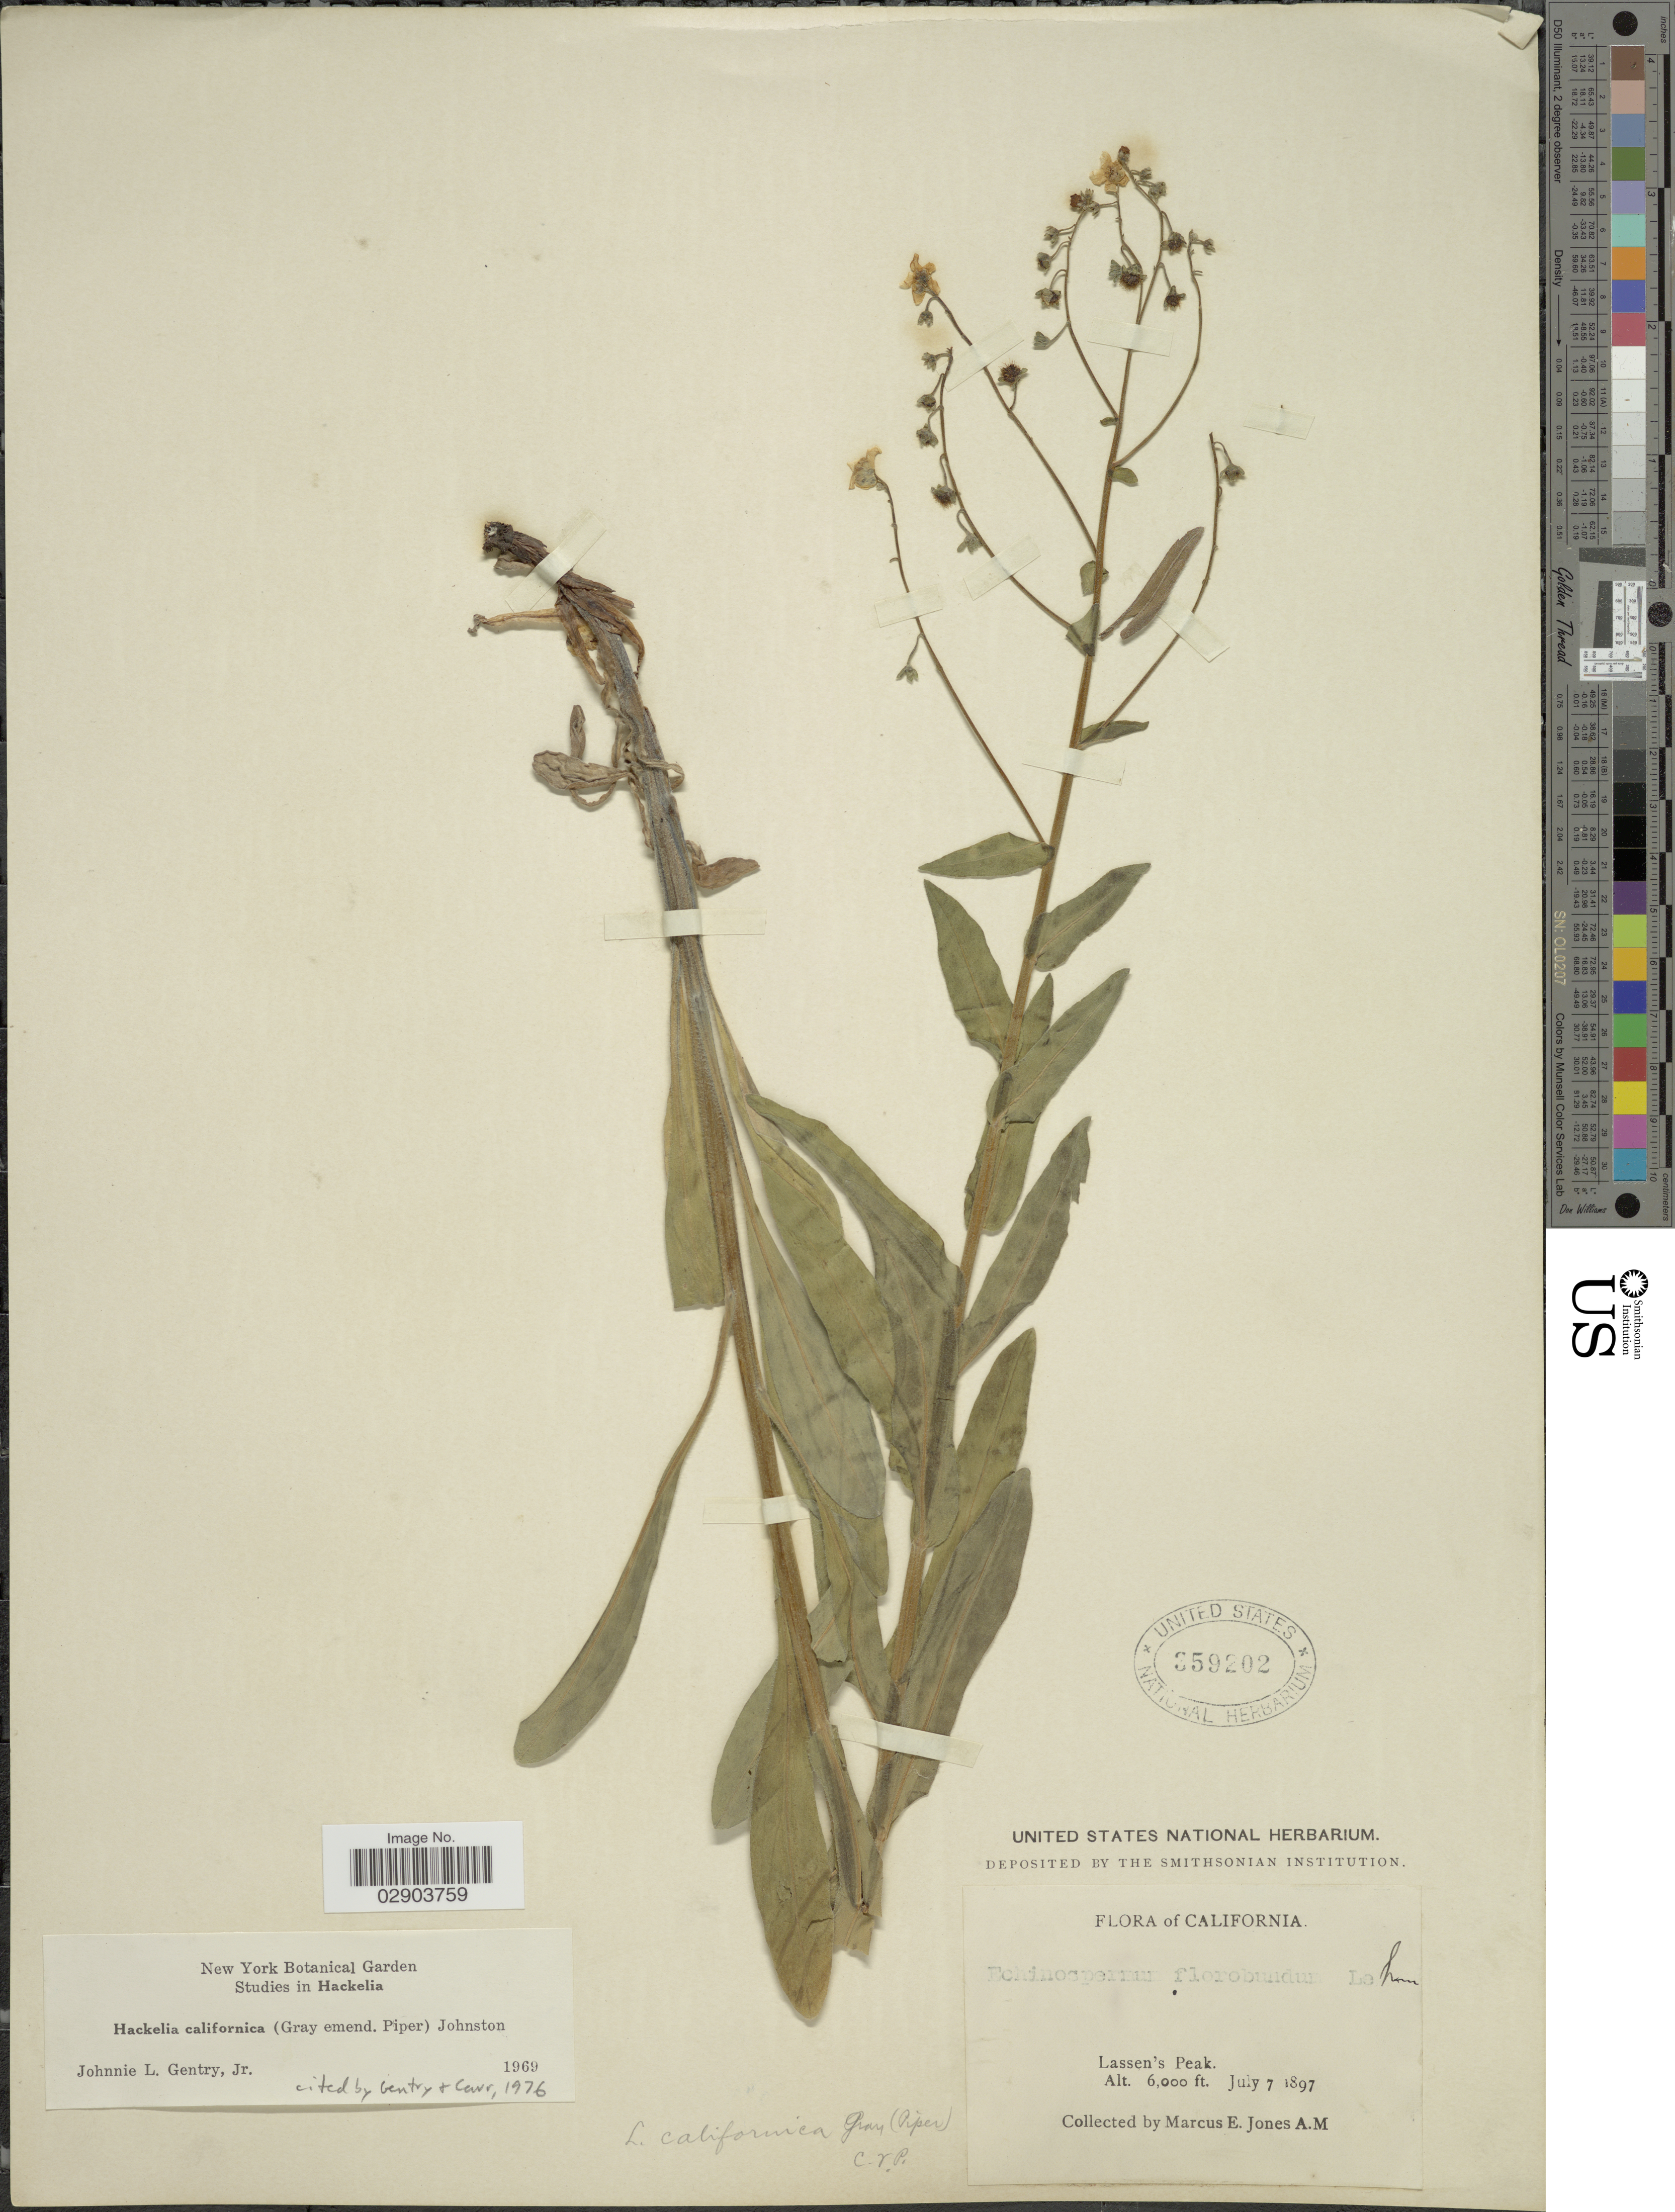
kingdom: Plantae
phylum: Tracheophyta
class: Magnoliopsida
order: Boraginales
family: Boraginaceae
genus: Hackelia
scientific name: Hackelia californica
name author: (A. Gray) I.M. Johnst.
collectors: M. E. Jones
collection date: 1897-07-07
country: United States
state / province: California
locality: Lassen's Peak.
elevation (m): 1829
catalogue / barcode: US 359202